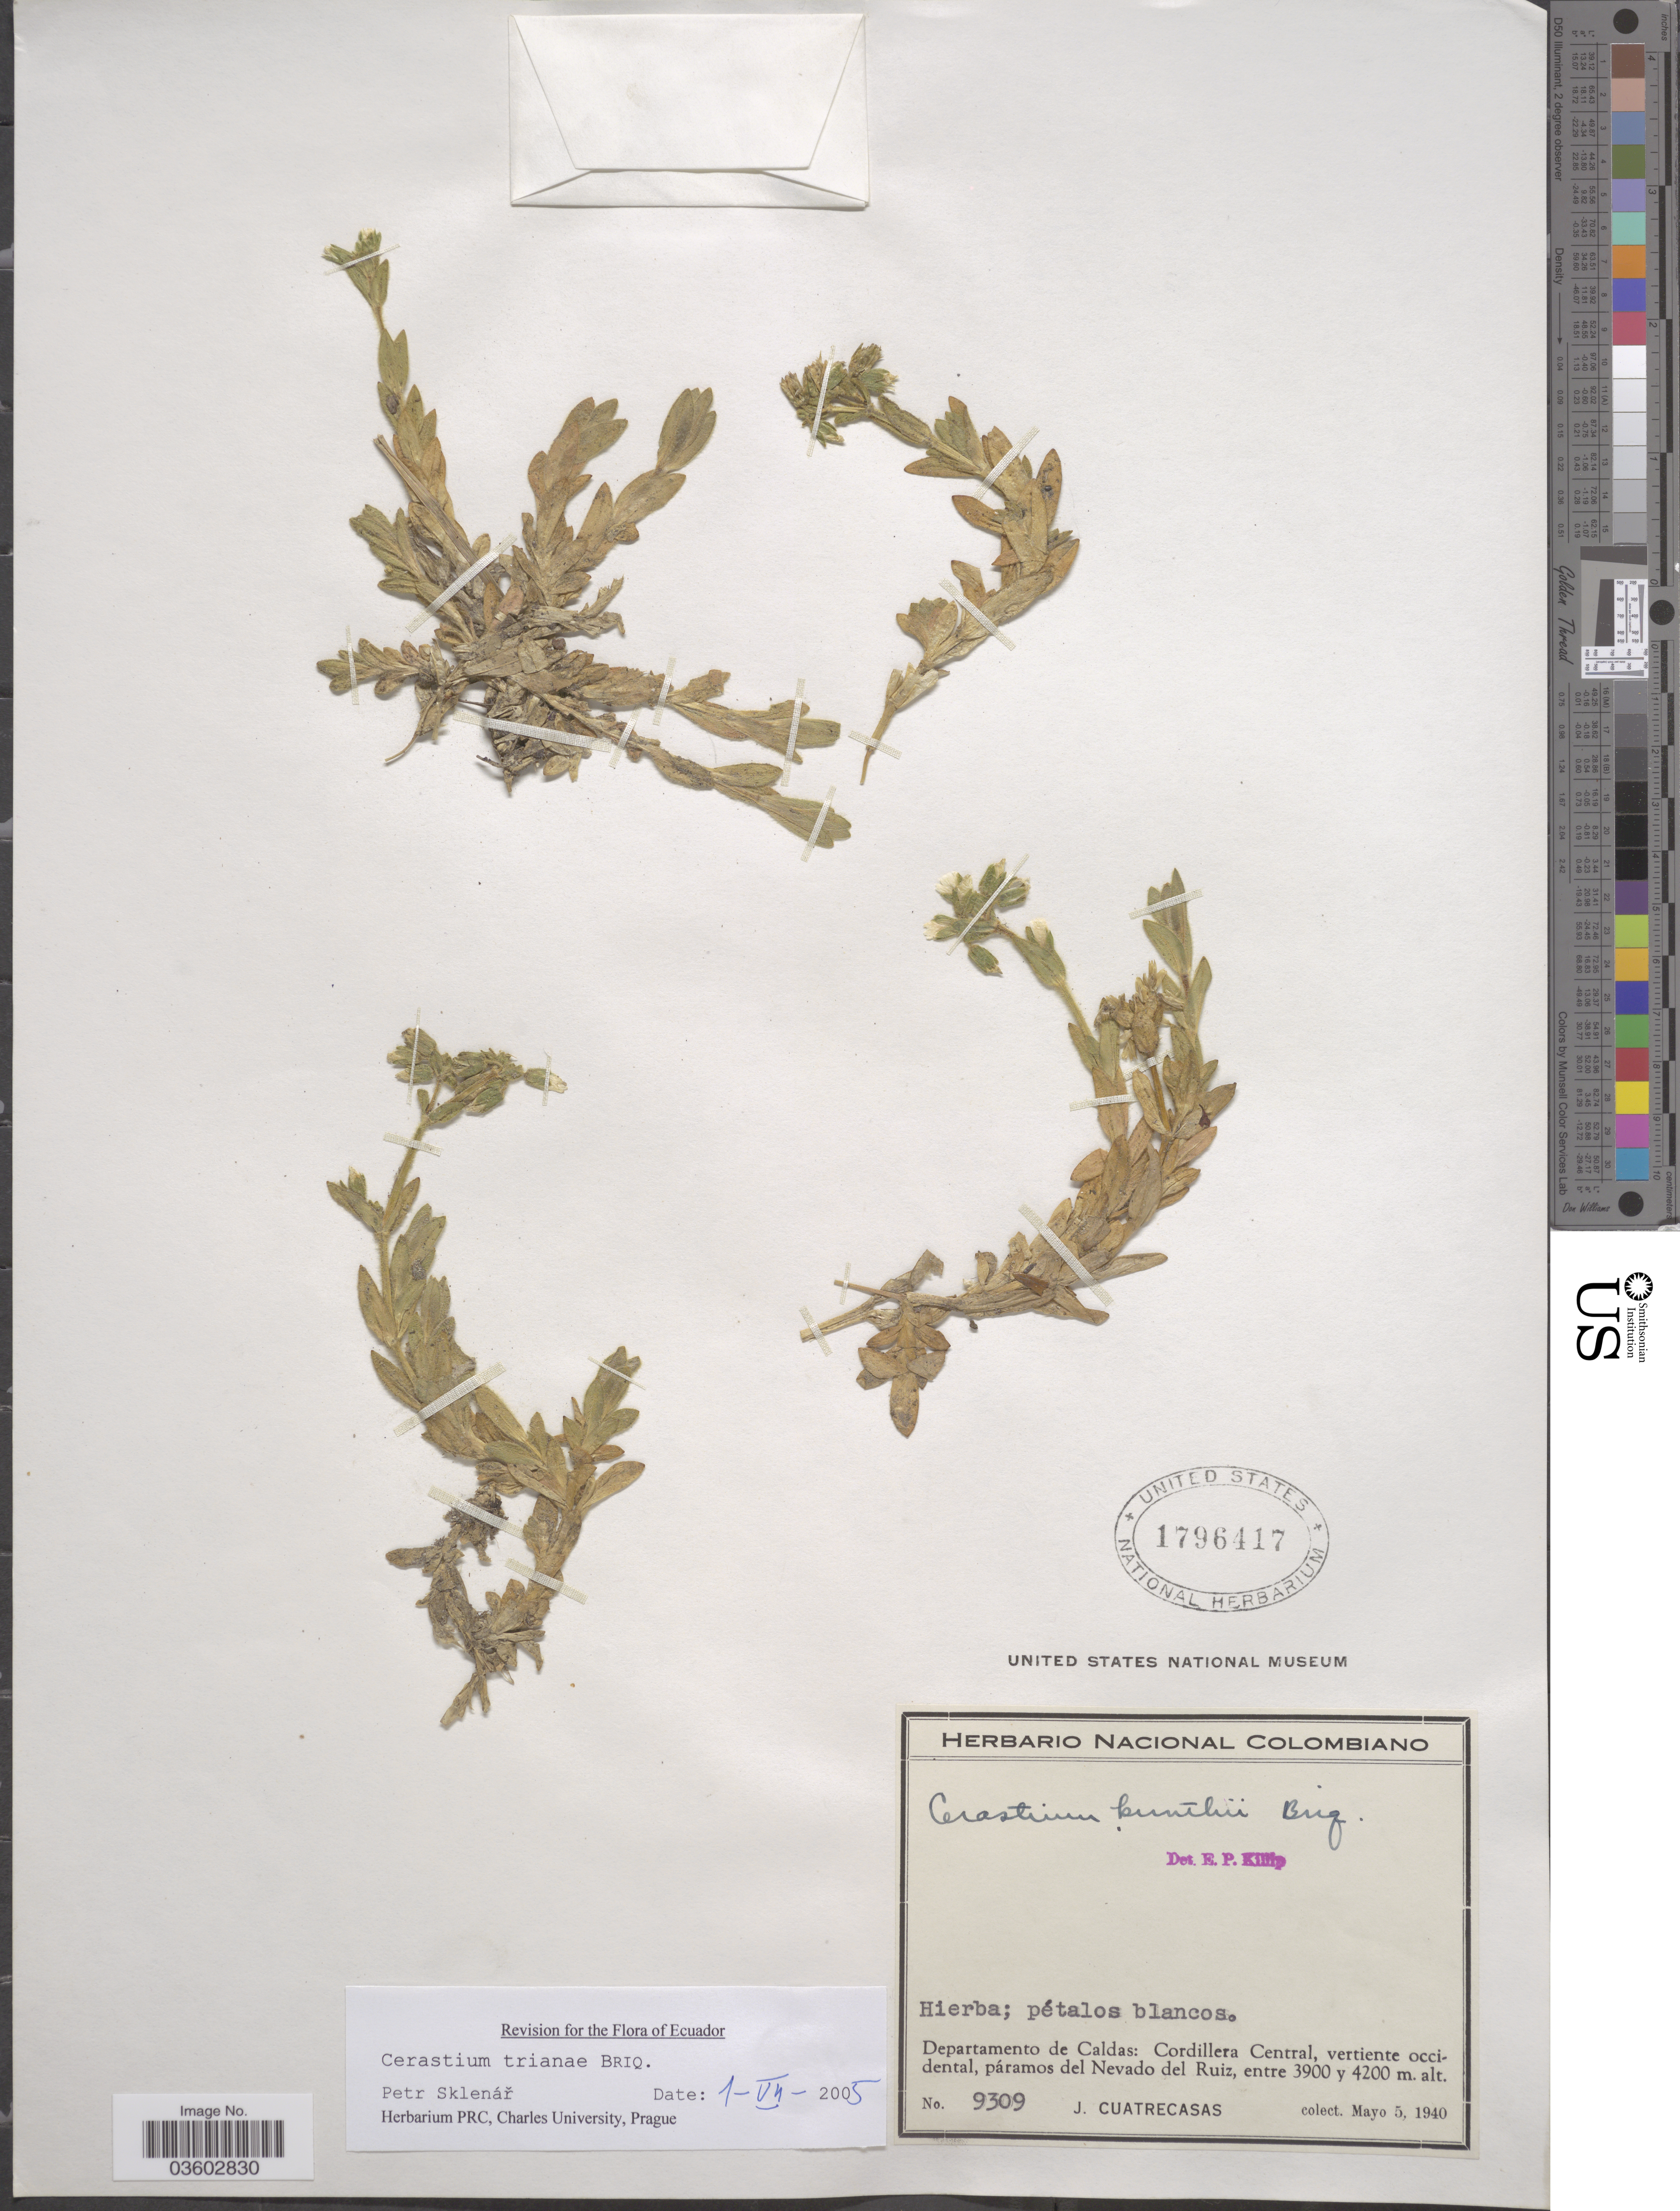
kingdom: Plantae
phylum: Tracheophyta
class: Magnoliopsida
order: Caryophyllales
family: Caryophyllaceae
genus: Cerastium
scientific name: Cerastium trianae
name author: Briq.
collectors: J. Cuatrecasas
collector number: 9309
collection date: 1940-05-05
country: Colombia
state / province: Caldas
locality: Departamento de Caldas: Cordillera Central, vertiente occidental, páramos del Nevado del Ruiz.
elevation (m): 3900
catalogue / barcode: US 1796417